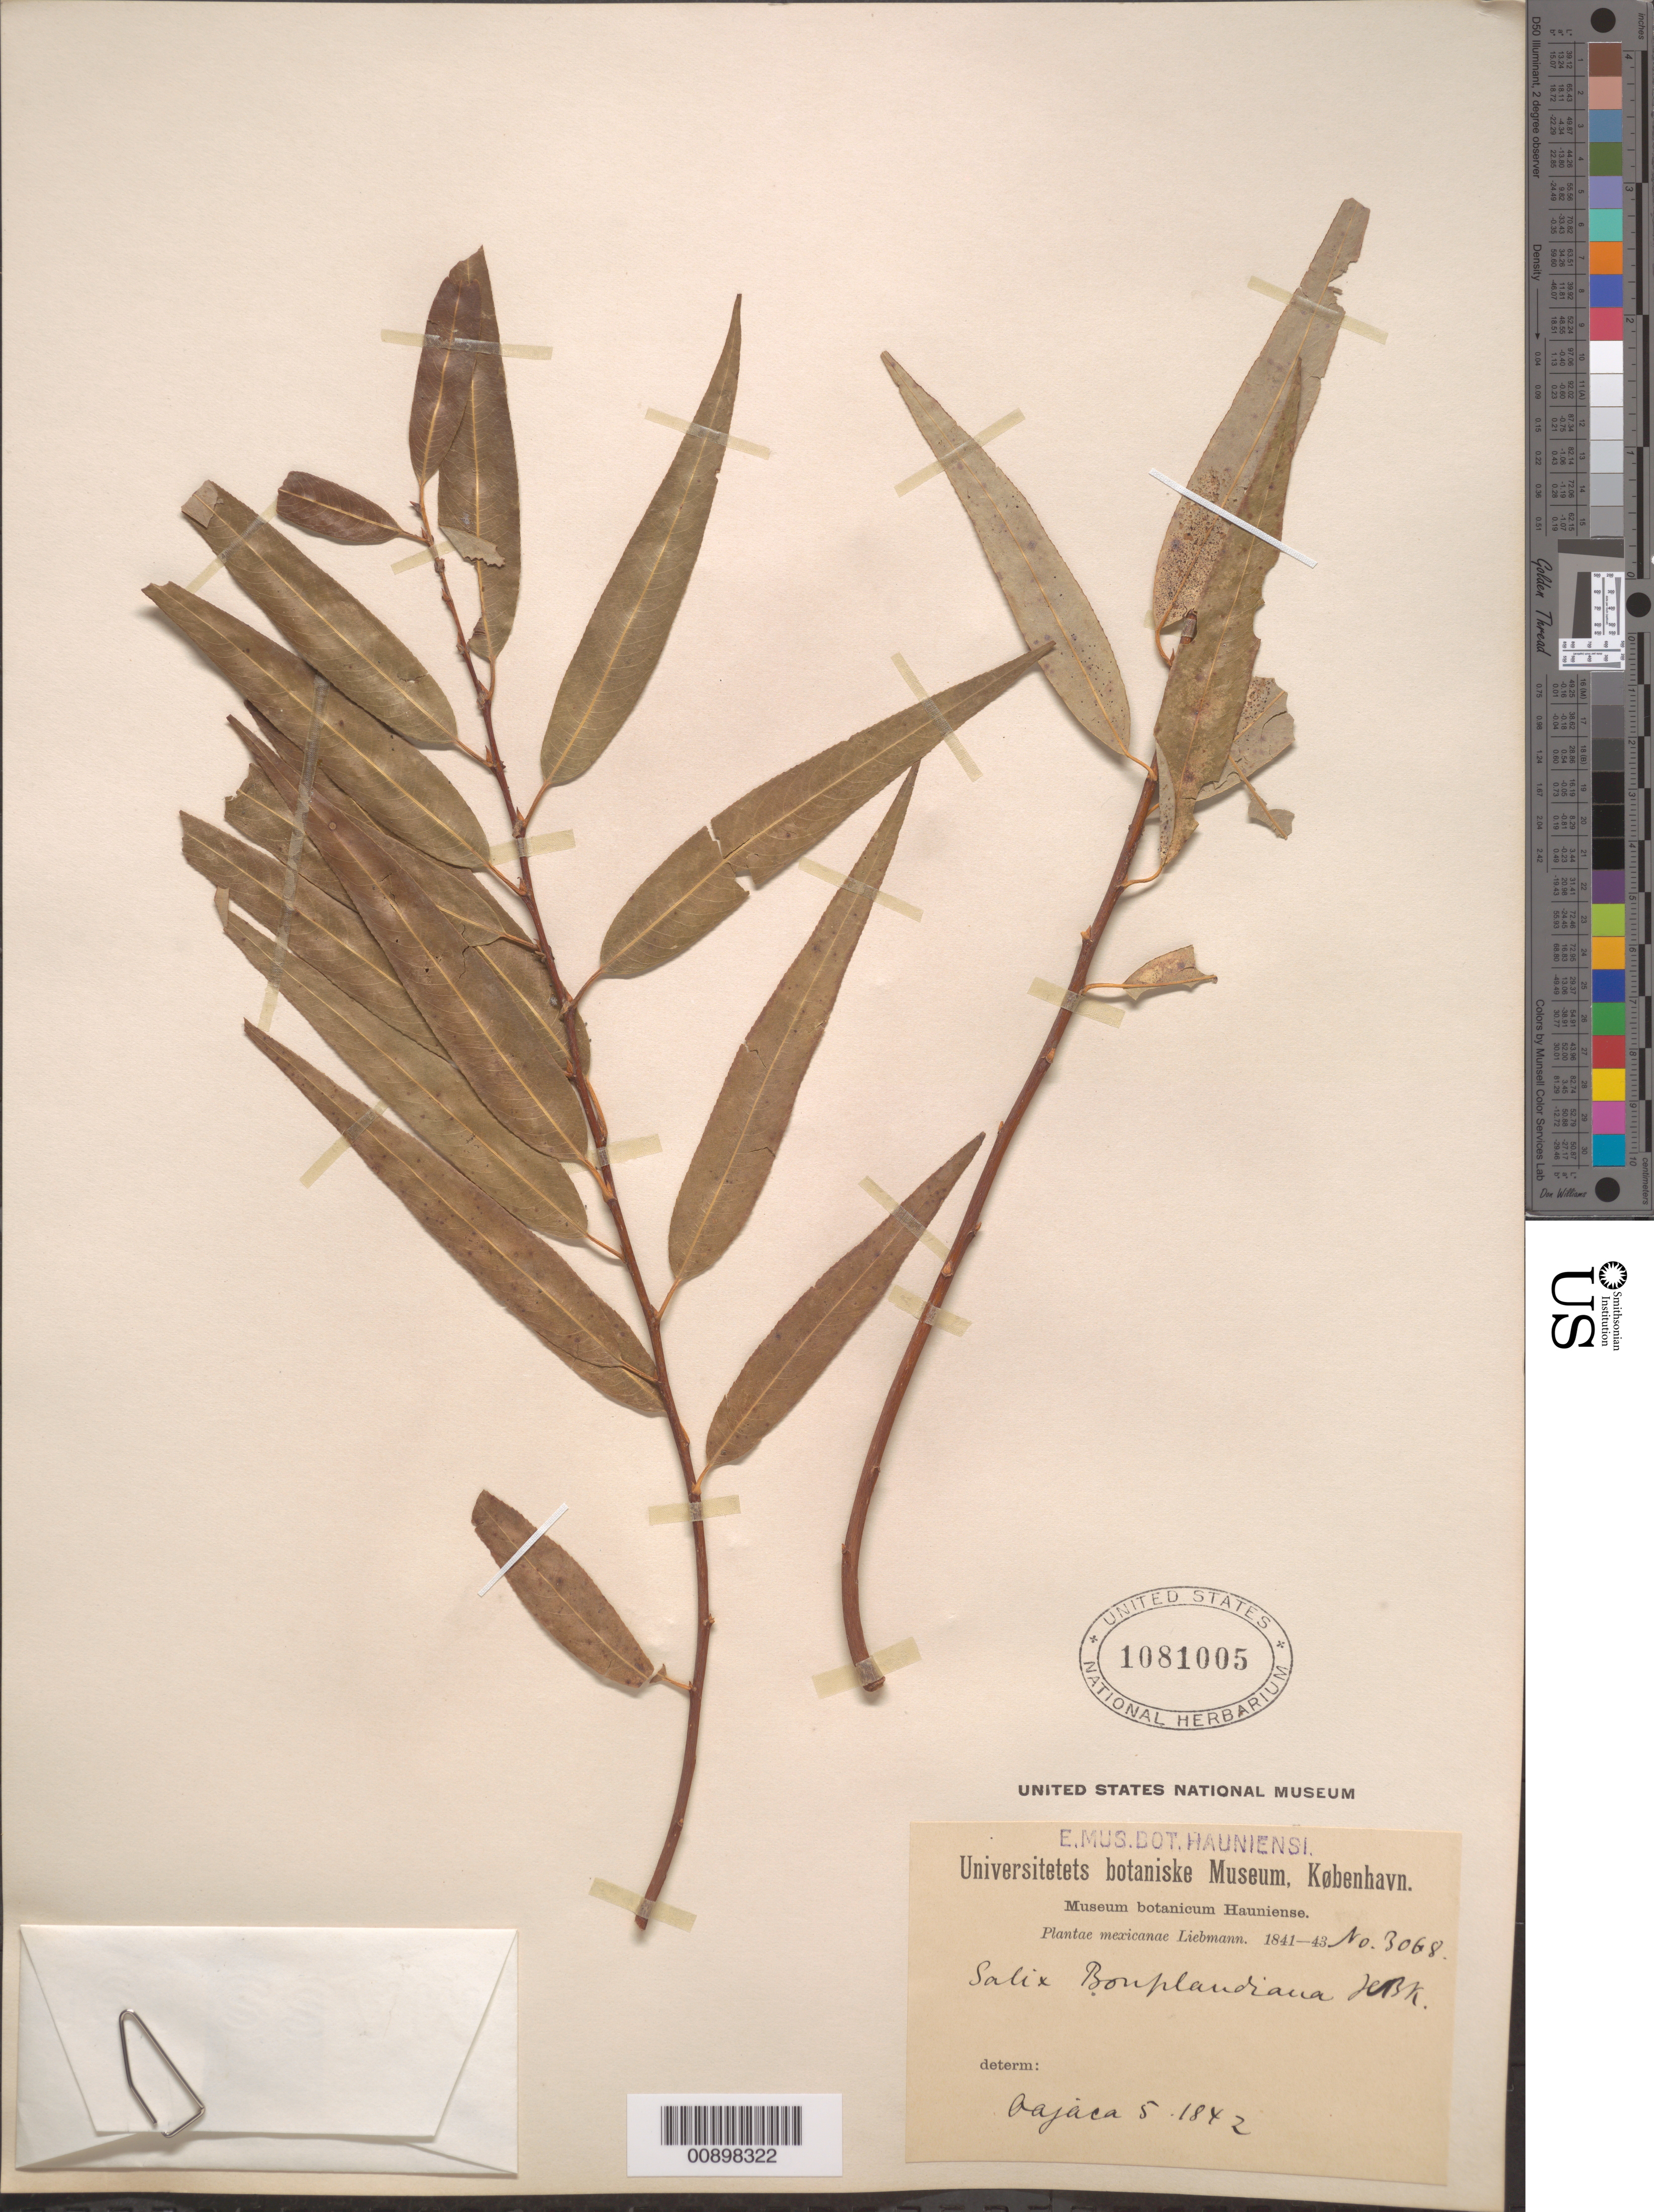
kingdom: Plantae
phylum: Tracheophyta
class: Magnoliopsida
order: Malpighiales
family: Salicaceae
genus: Salix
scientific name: Salix bonplandiana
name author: Kunth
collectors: F. M. Liebmann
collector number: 3068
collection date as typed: May 1842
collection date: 1842-05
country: Mexico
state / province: Oaxaca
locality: Oajaca [sic].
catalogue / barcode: US 1081005